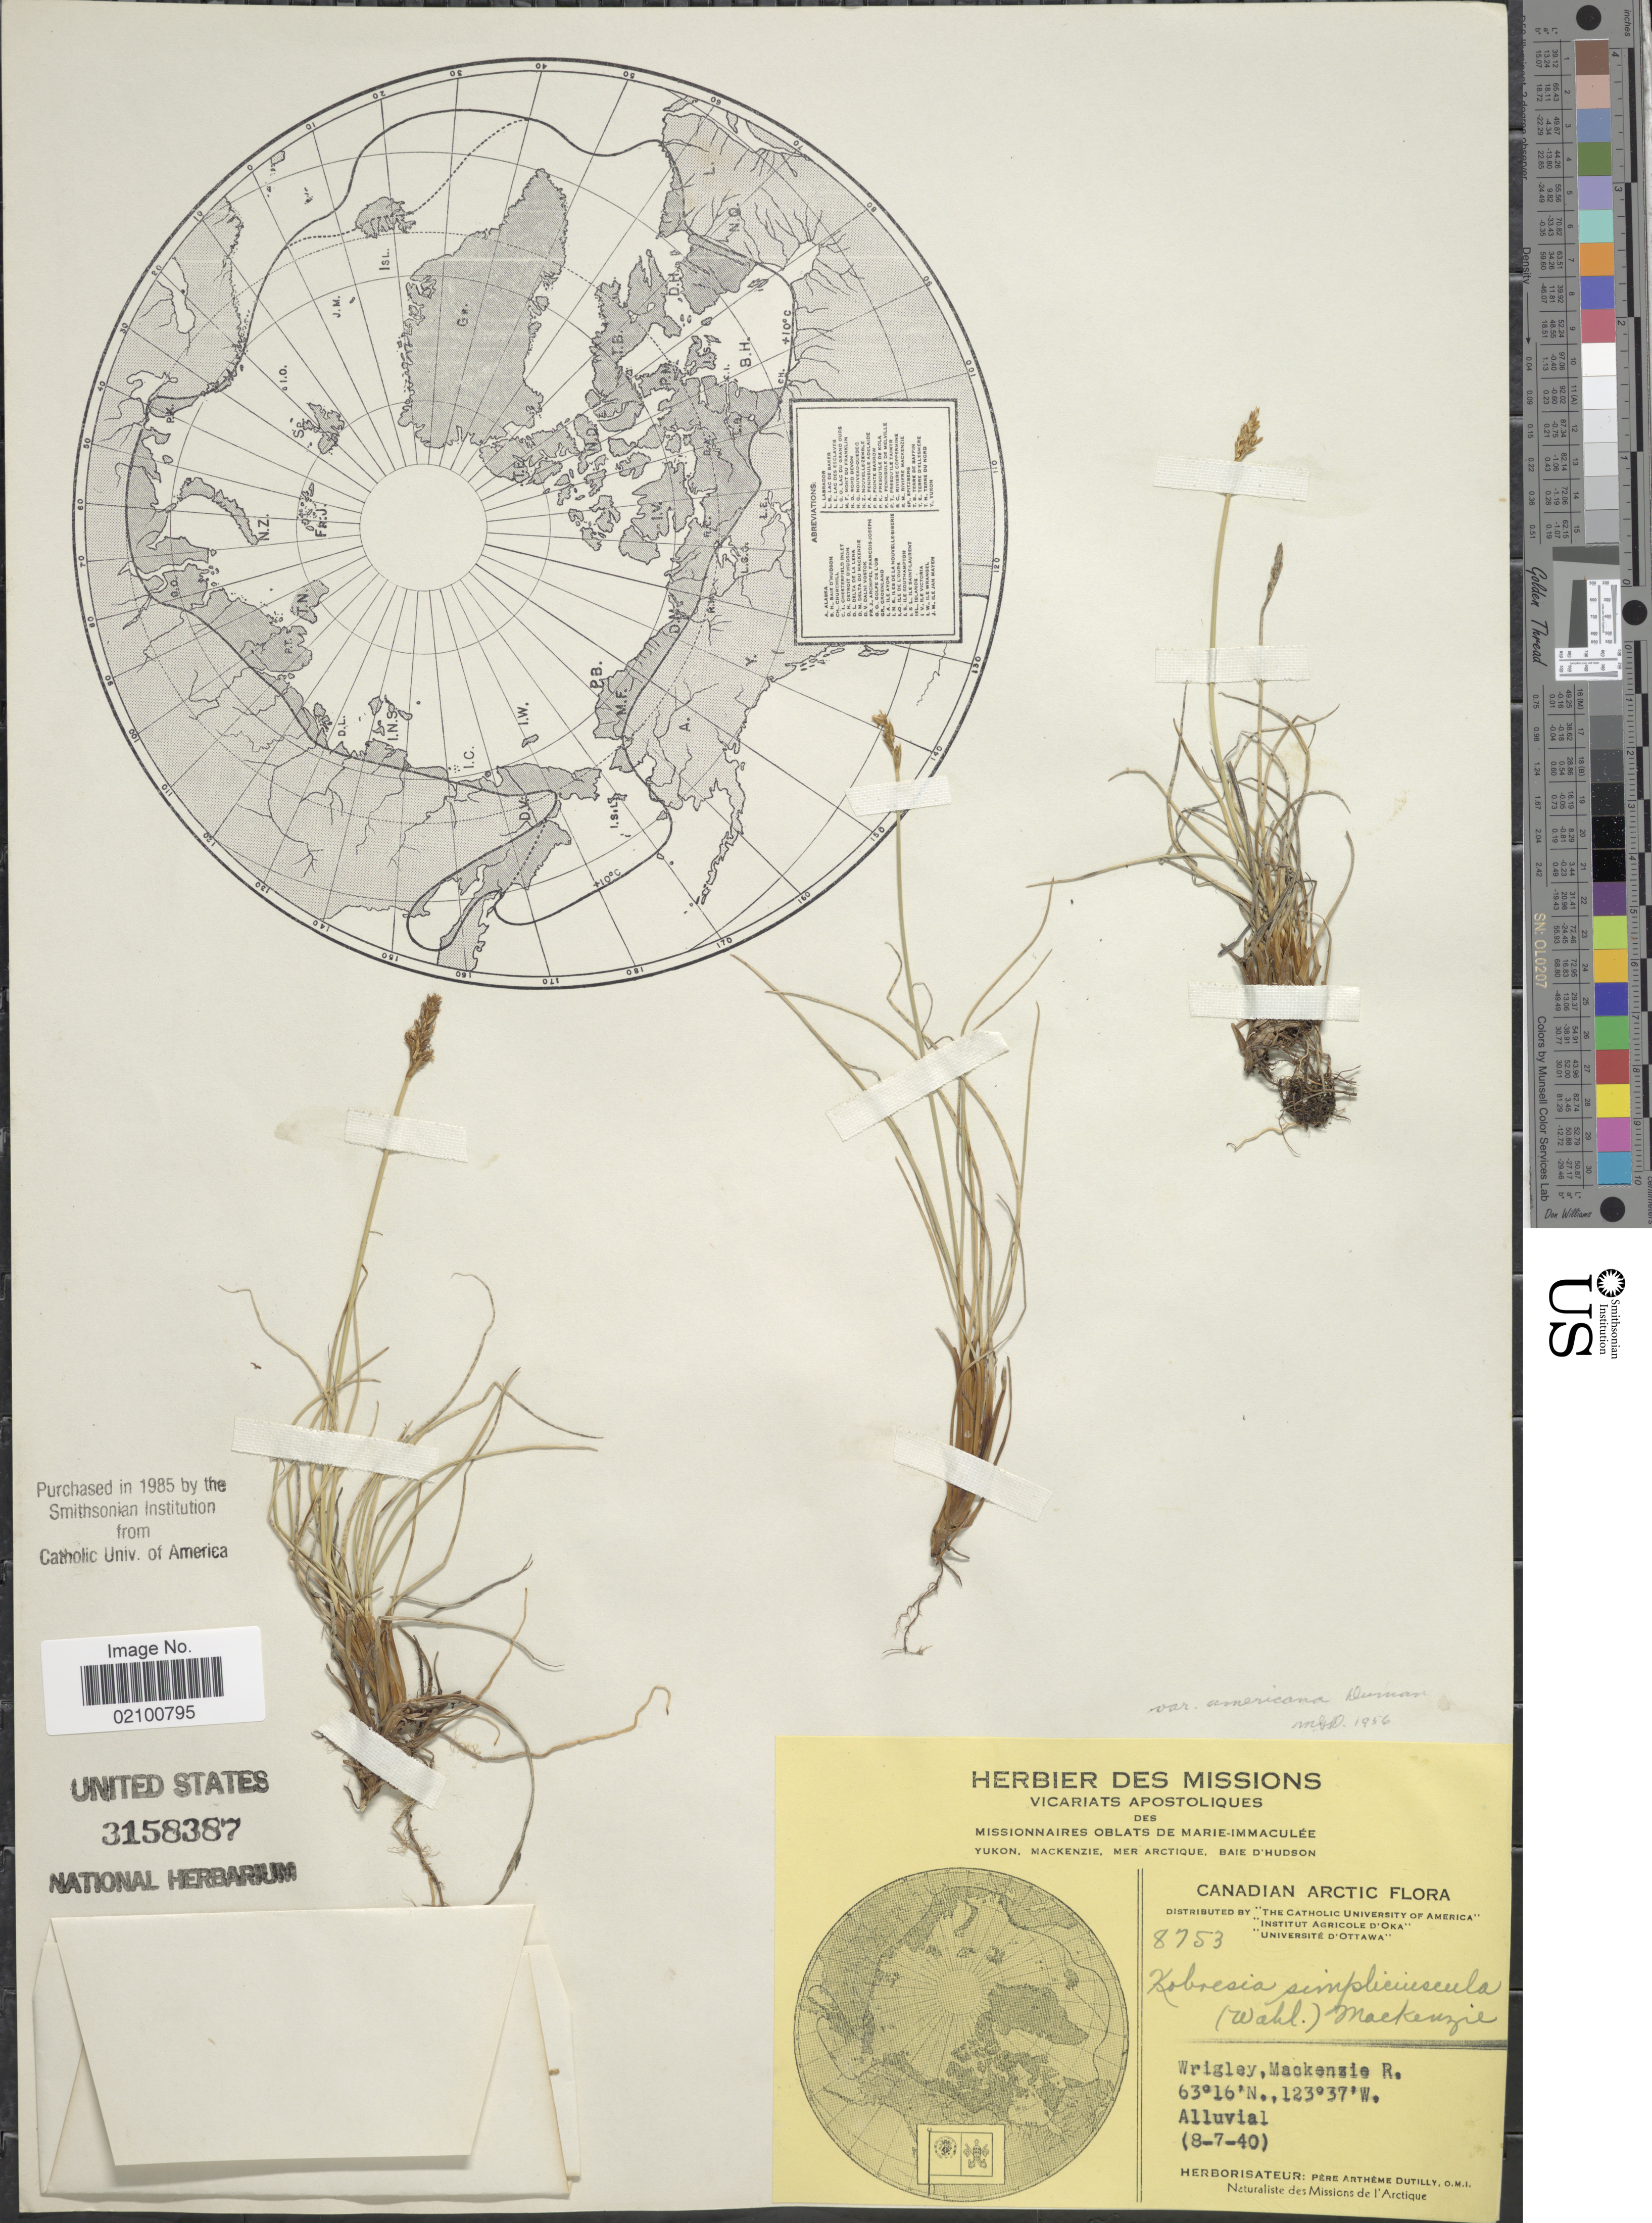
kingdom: Plantae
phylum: Tracheophyta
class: Liliopsida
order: Poales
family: Cyperaceae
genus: Carex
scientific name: Carex simpliciuscula subsp. simpliciuscula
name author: Wahlenb.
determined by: Strong, M. T., (US), Smithsonian Institution - National Museum of Natural History (UNITED STATES)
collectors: ex Herb. Pêre Arthême Dutilly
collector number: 8753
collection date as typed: Transcribed d/m/y: 8/7/40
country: Canada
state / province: Northwest Territories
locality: Canadian Arctic, Wrigley, Mackenzie R.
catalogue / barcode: US 3158387